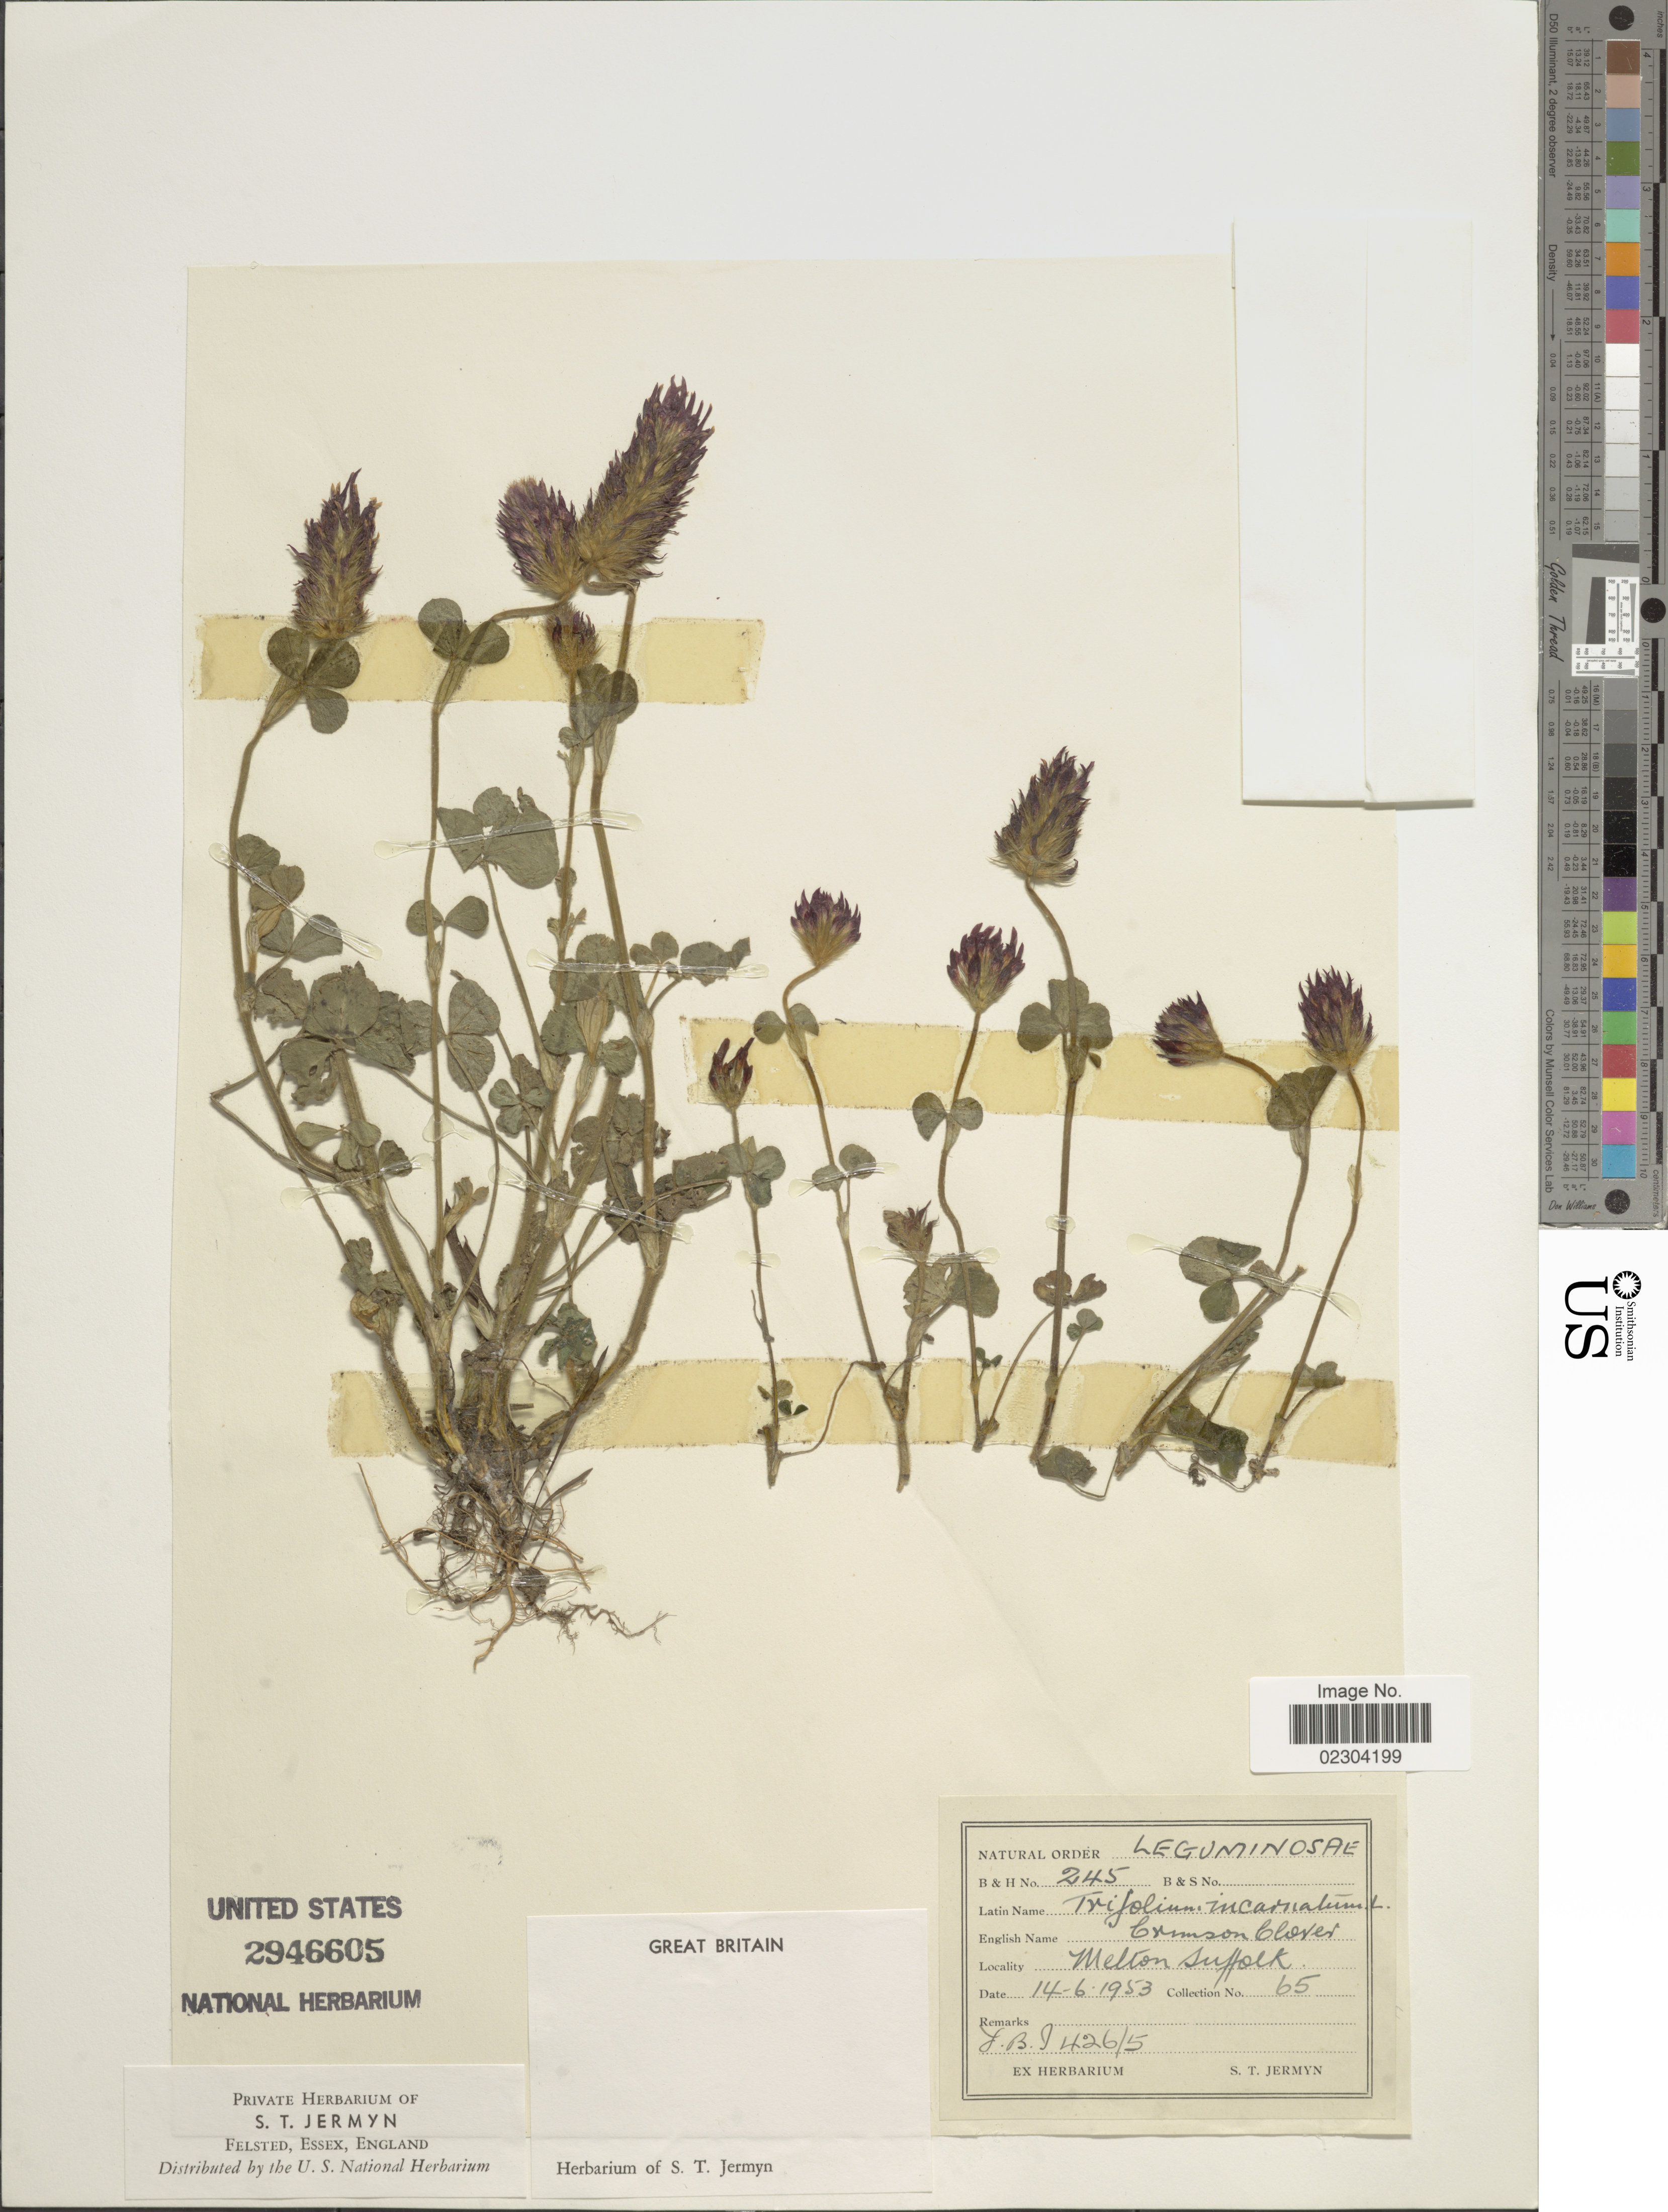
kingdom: Plantae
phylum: Tracheophyta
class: Magnoliopsida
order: Fabales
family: Fabaceae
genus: Trifolium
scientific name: Trifolium incarnatum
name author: L.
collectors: ex herb. S. T. Jermyn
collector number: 65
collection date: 1953-06-14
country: United Kingdom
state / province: England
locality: Melton Suffolk, Great Britain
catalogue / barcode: US 2946605